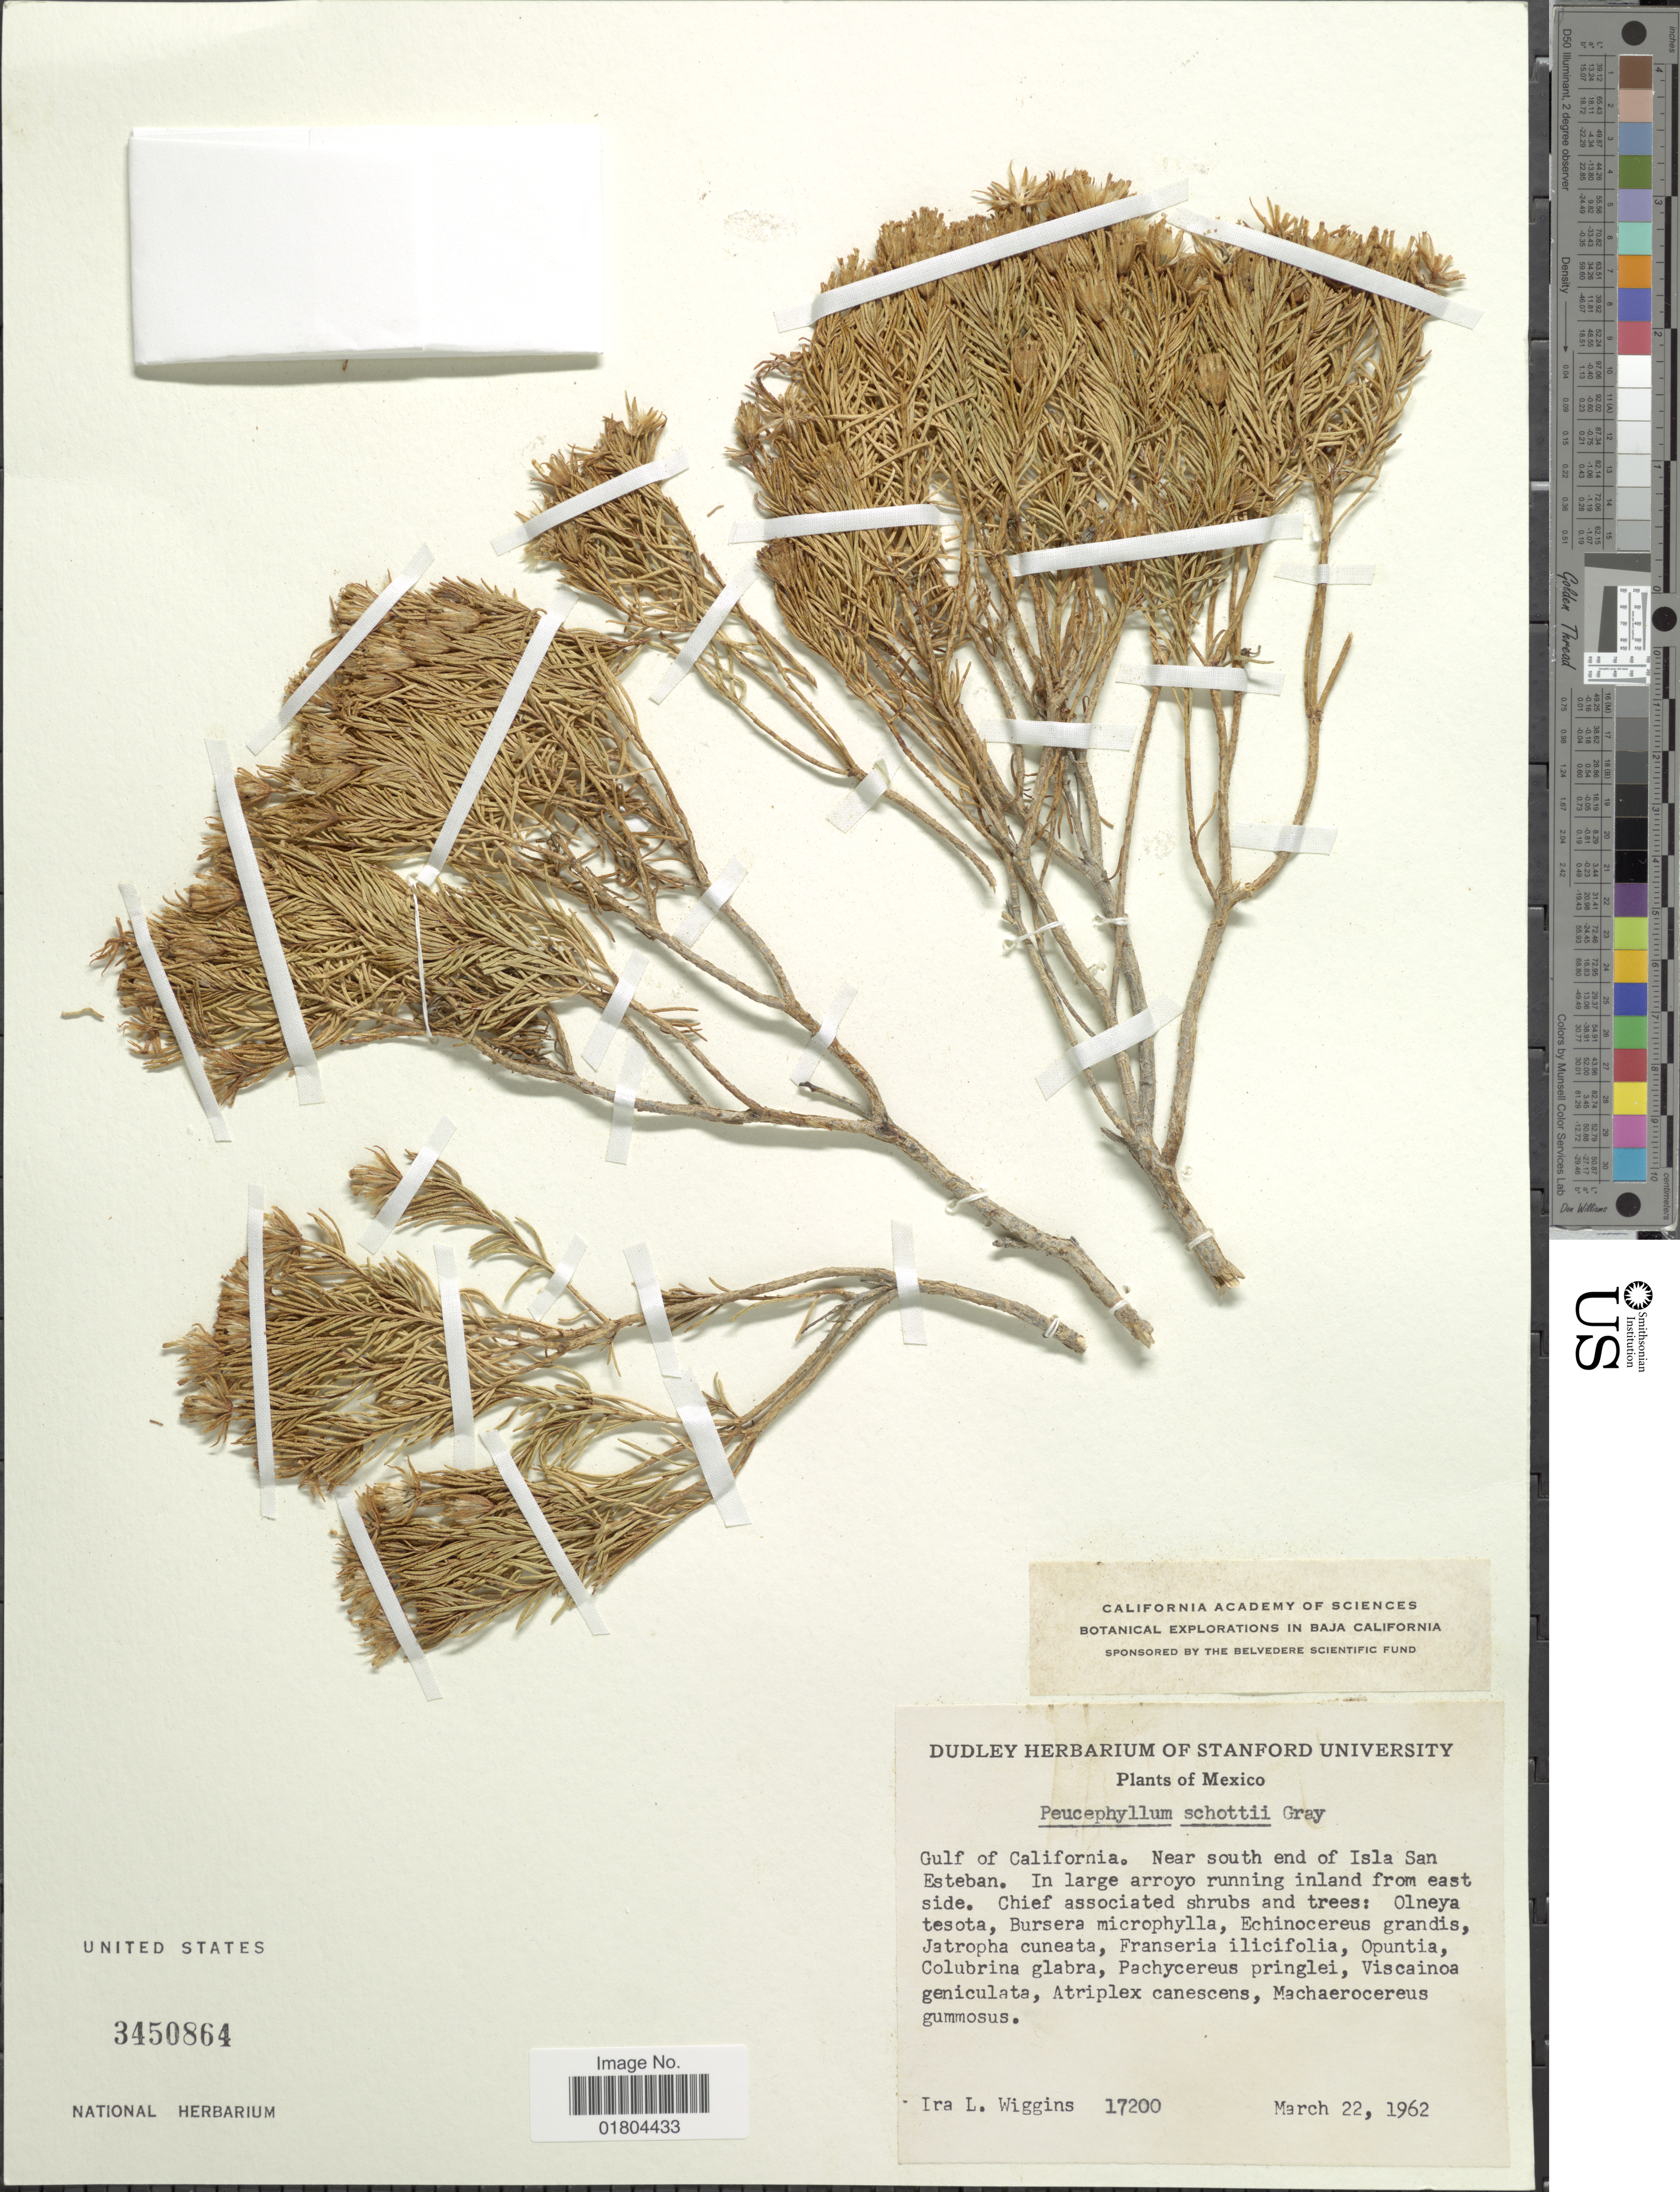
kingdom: Plantae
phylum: Tracheophyta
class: Magnoliopsida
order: Asterales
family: Asteraceae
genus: Peucephyllum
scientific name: Peucephyllum schottii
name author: A. Gray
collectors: I. L. Wiggins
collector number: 17200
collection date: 1962-03-22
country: Mexico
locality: Gulf of California. Near south end of Isla San Esteban. In alrge arroyo runnin inland from east side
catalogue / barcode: US 3450864